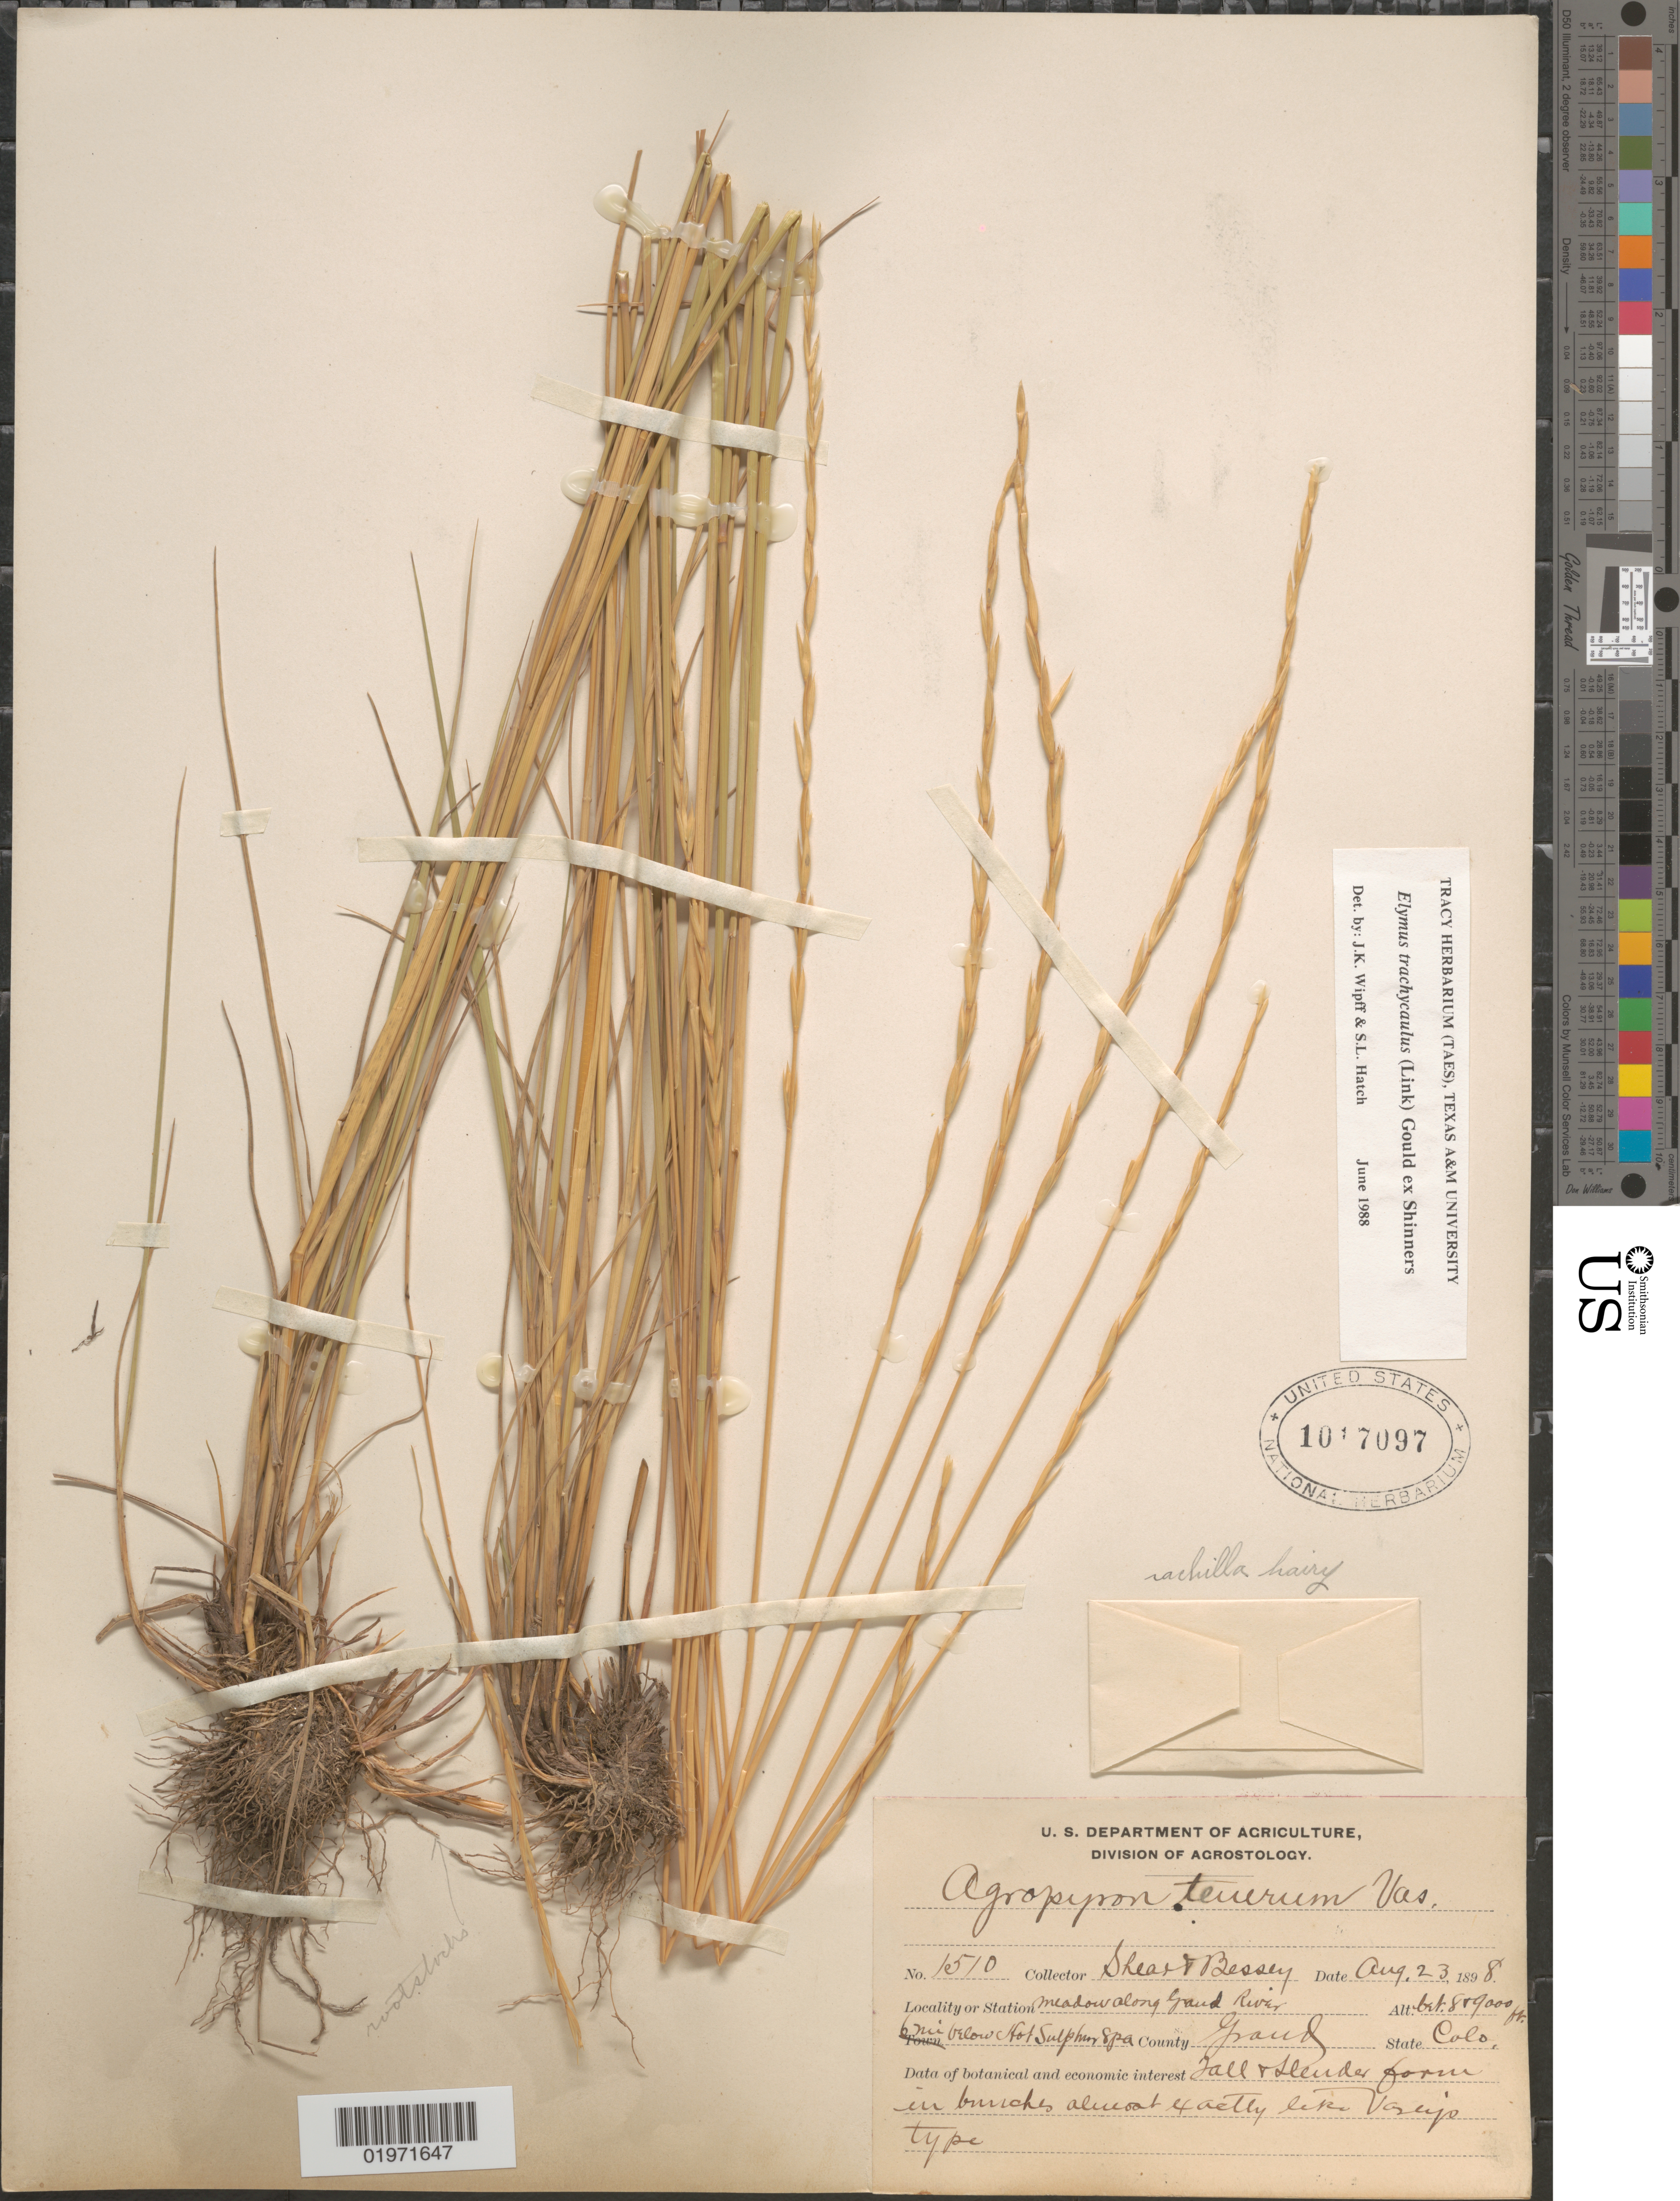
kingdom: Plantae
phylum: Tracheophyta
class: Liliopsida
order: Poales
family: Poaceae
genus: Elymus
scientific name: Elymus trachycaulus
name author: (Link) Gould ex Shinners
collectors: -- Shear & -. Bessey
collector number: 1510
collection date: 1898-08-23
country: United States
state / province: Colorado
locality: Meadow along Grand River. 6 mi below Hot Sulphur Spa. County Grand.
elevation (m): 2438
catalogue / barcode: US 1017097